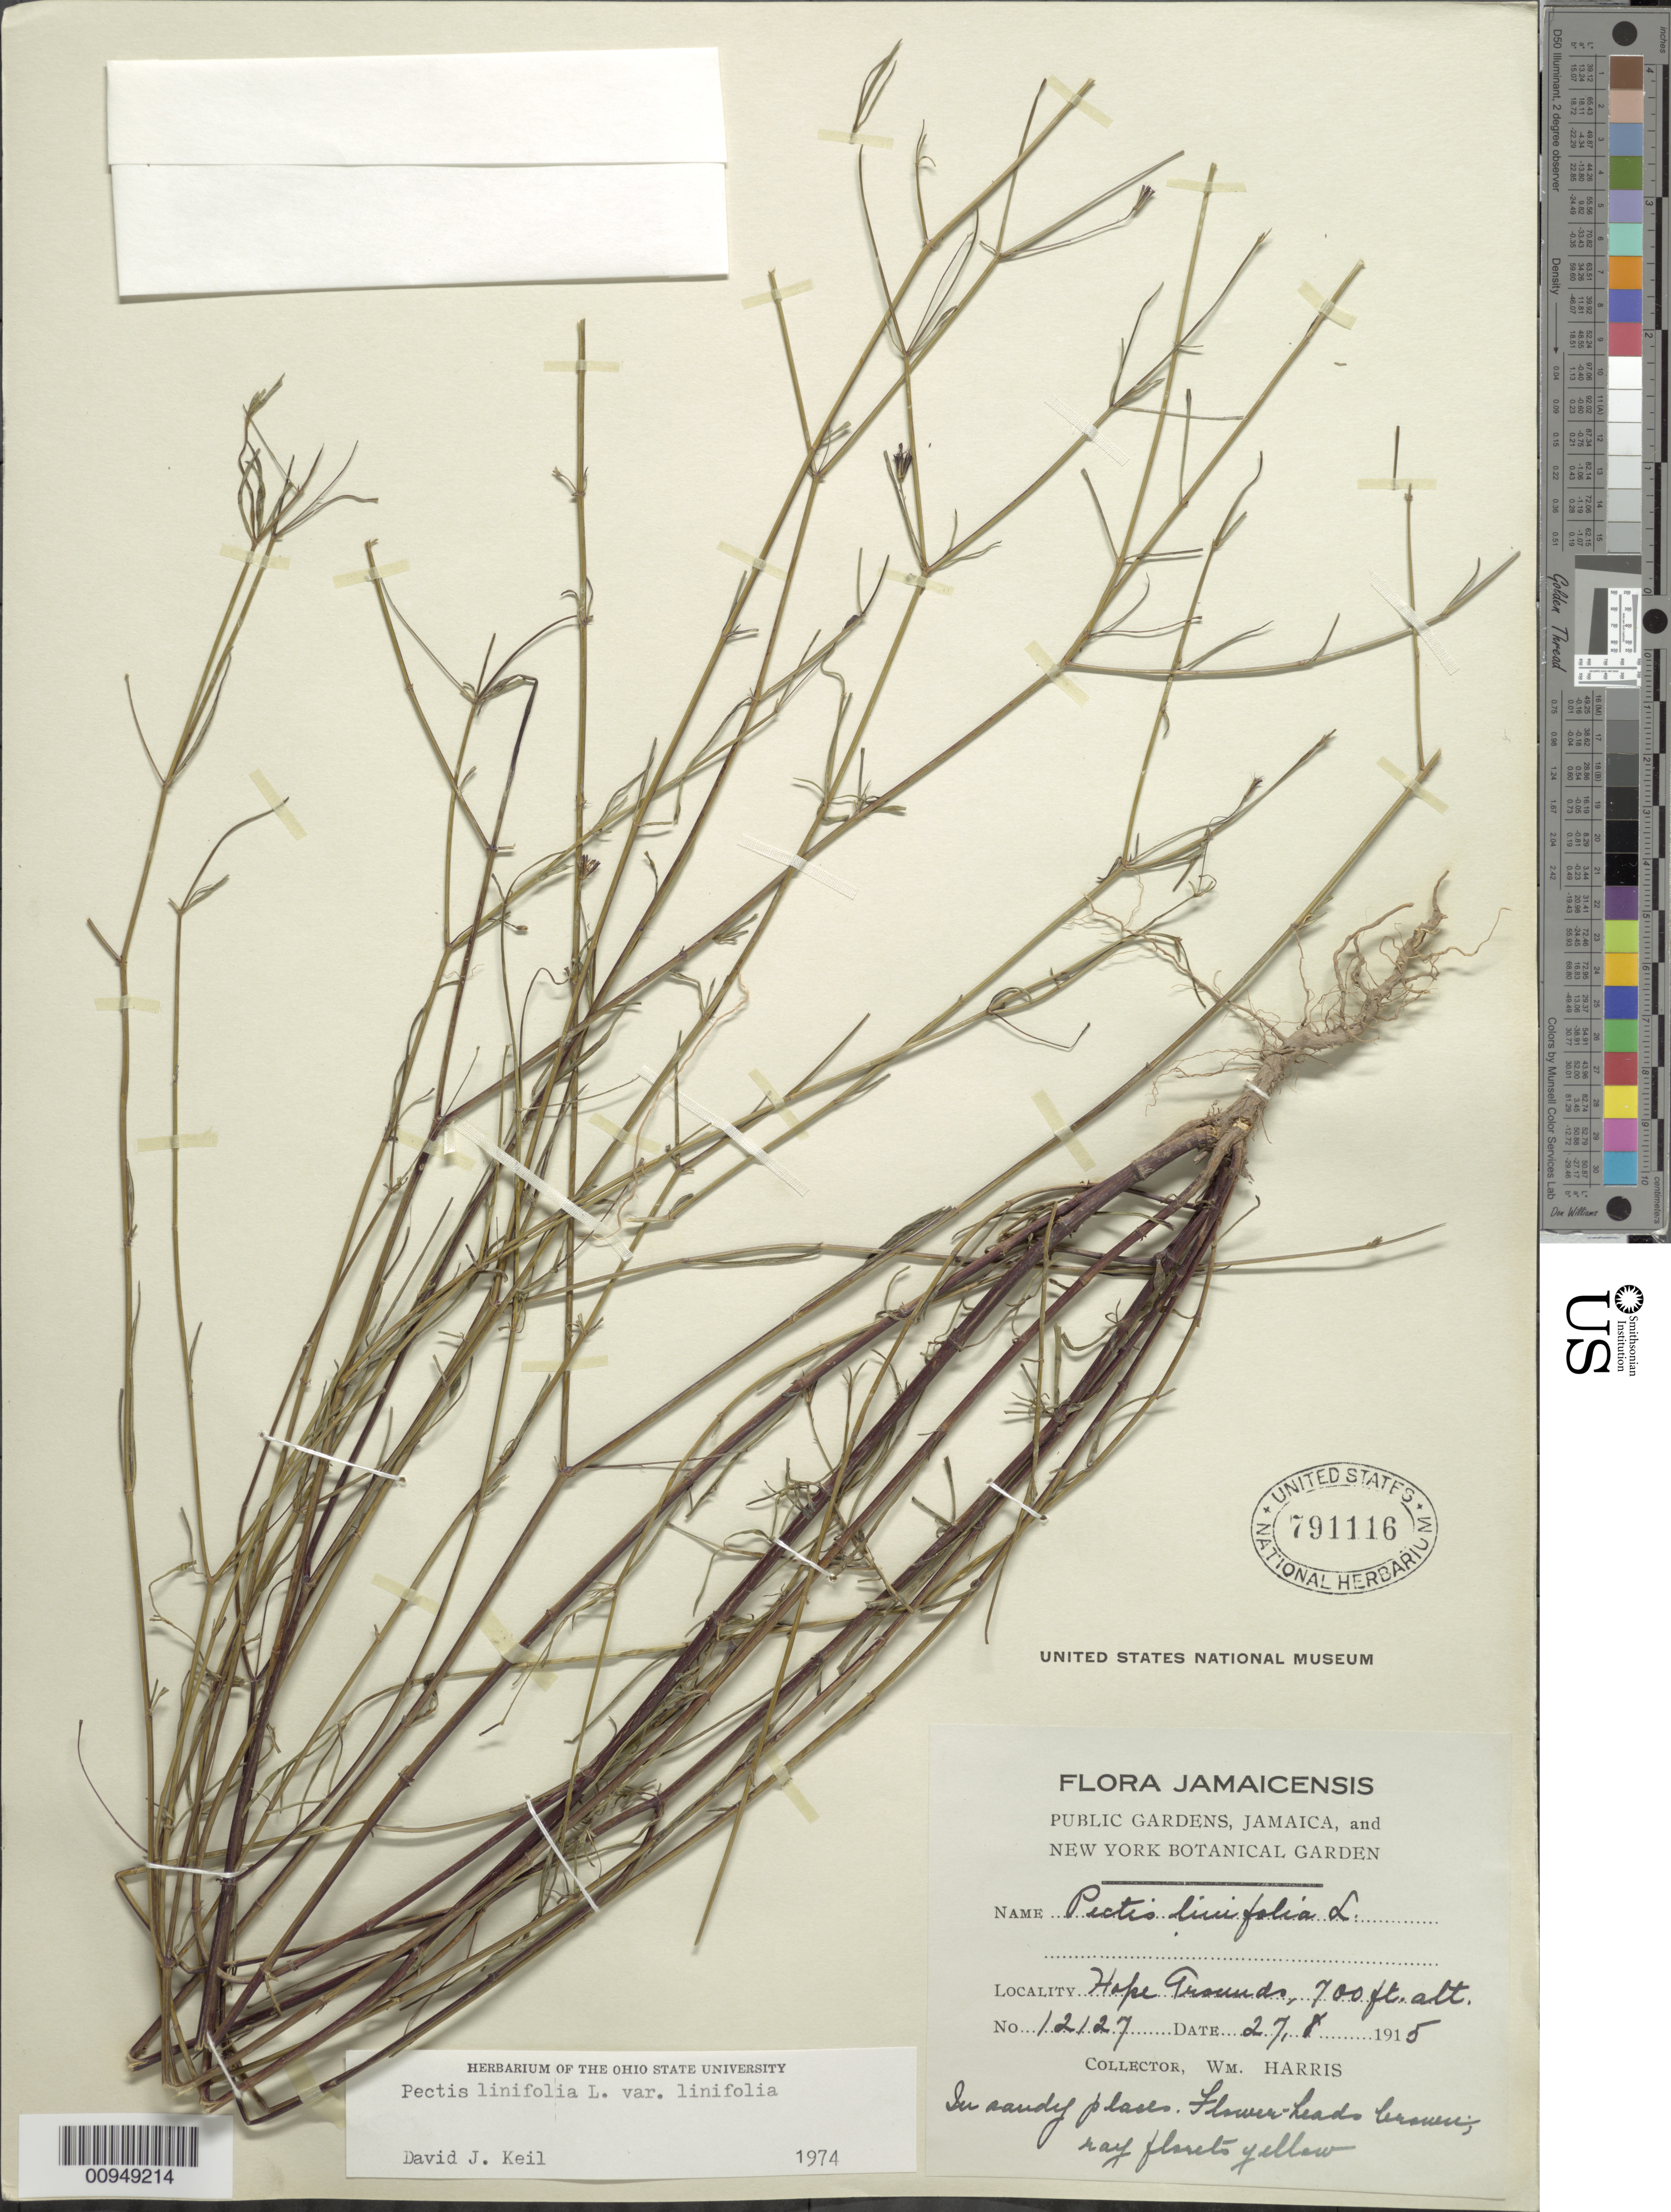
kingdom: Plantae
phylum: Tracheophyta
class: Magnoliopsida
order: Asterales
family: Asteraceae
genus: Pectis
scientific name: Pectis linifolia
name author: L.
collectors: W. H. Harris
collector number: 12127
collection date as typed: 27 Aug 1915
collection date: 1915-08-27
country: Jamaica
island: Jamaica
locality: Hope Grounds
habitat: In sandy places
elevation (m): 213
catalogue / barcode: US 791116